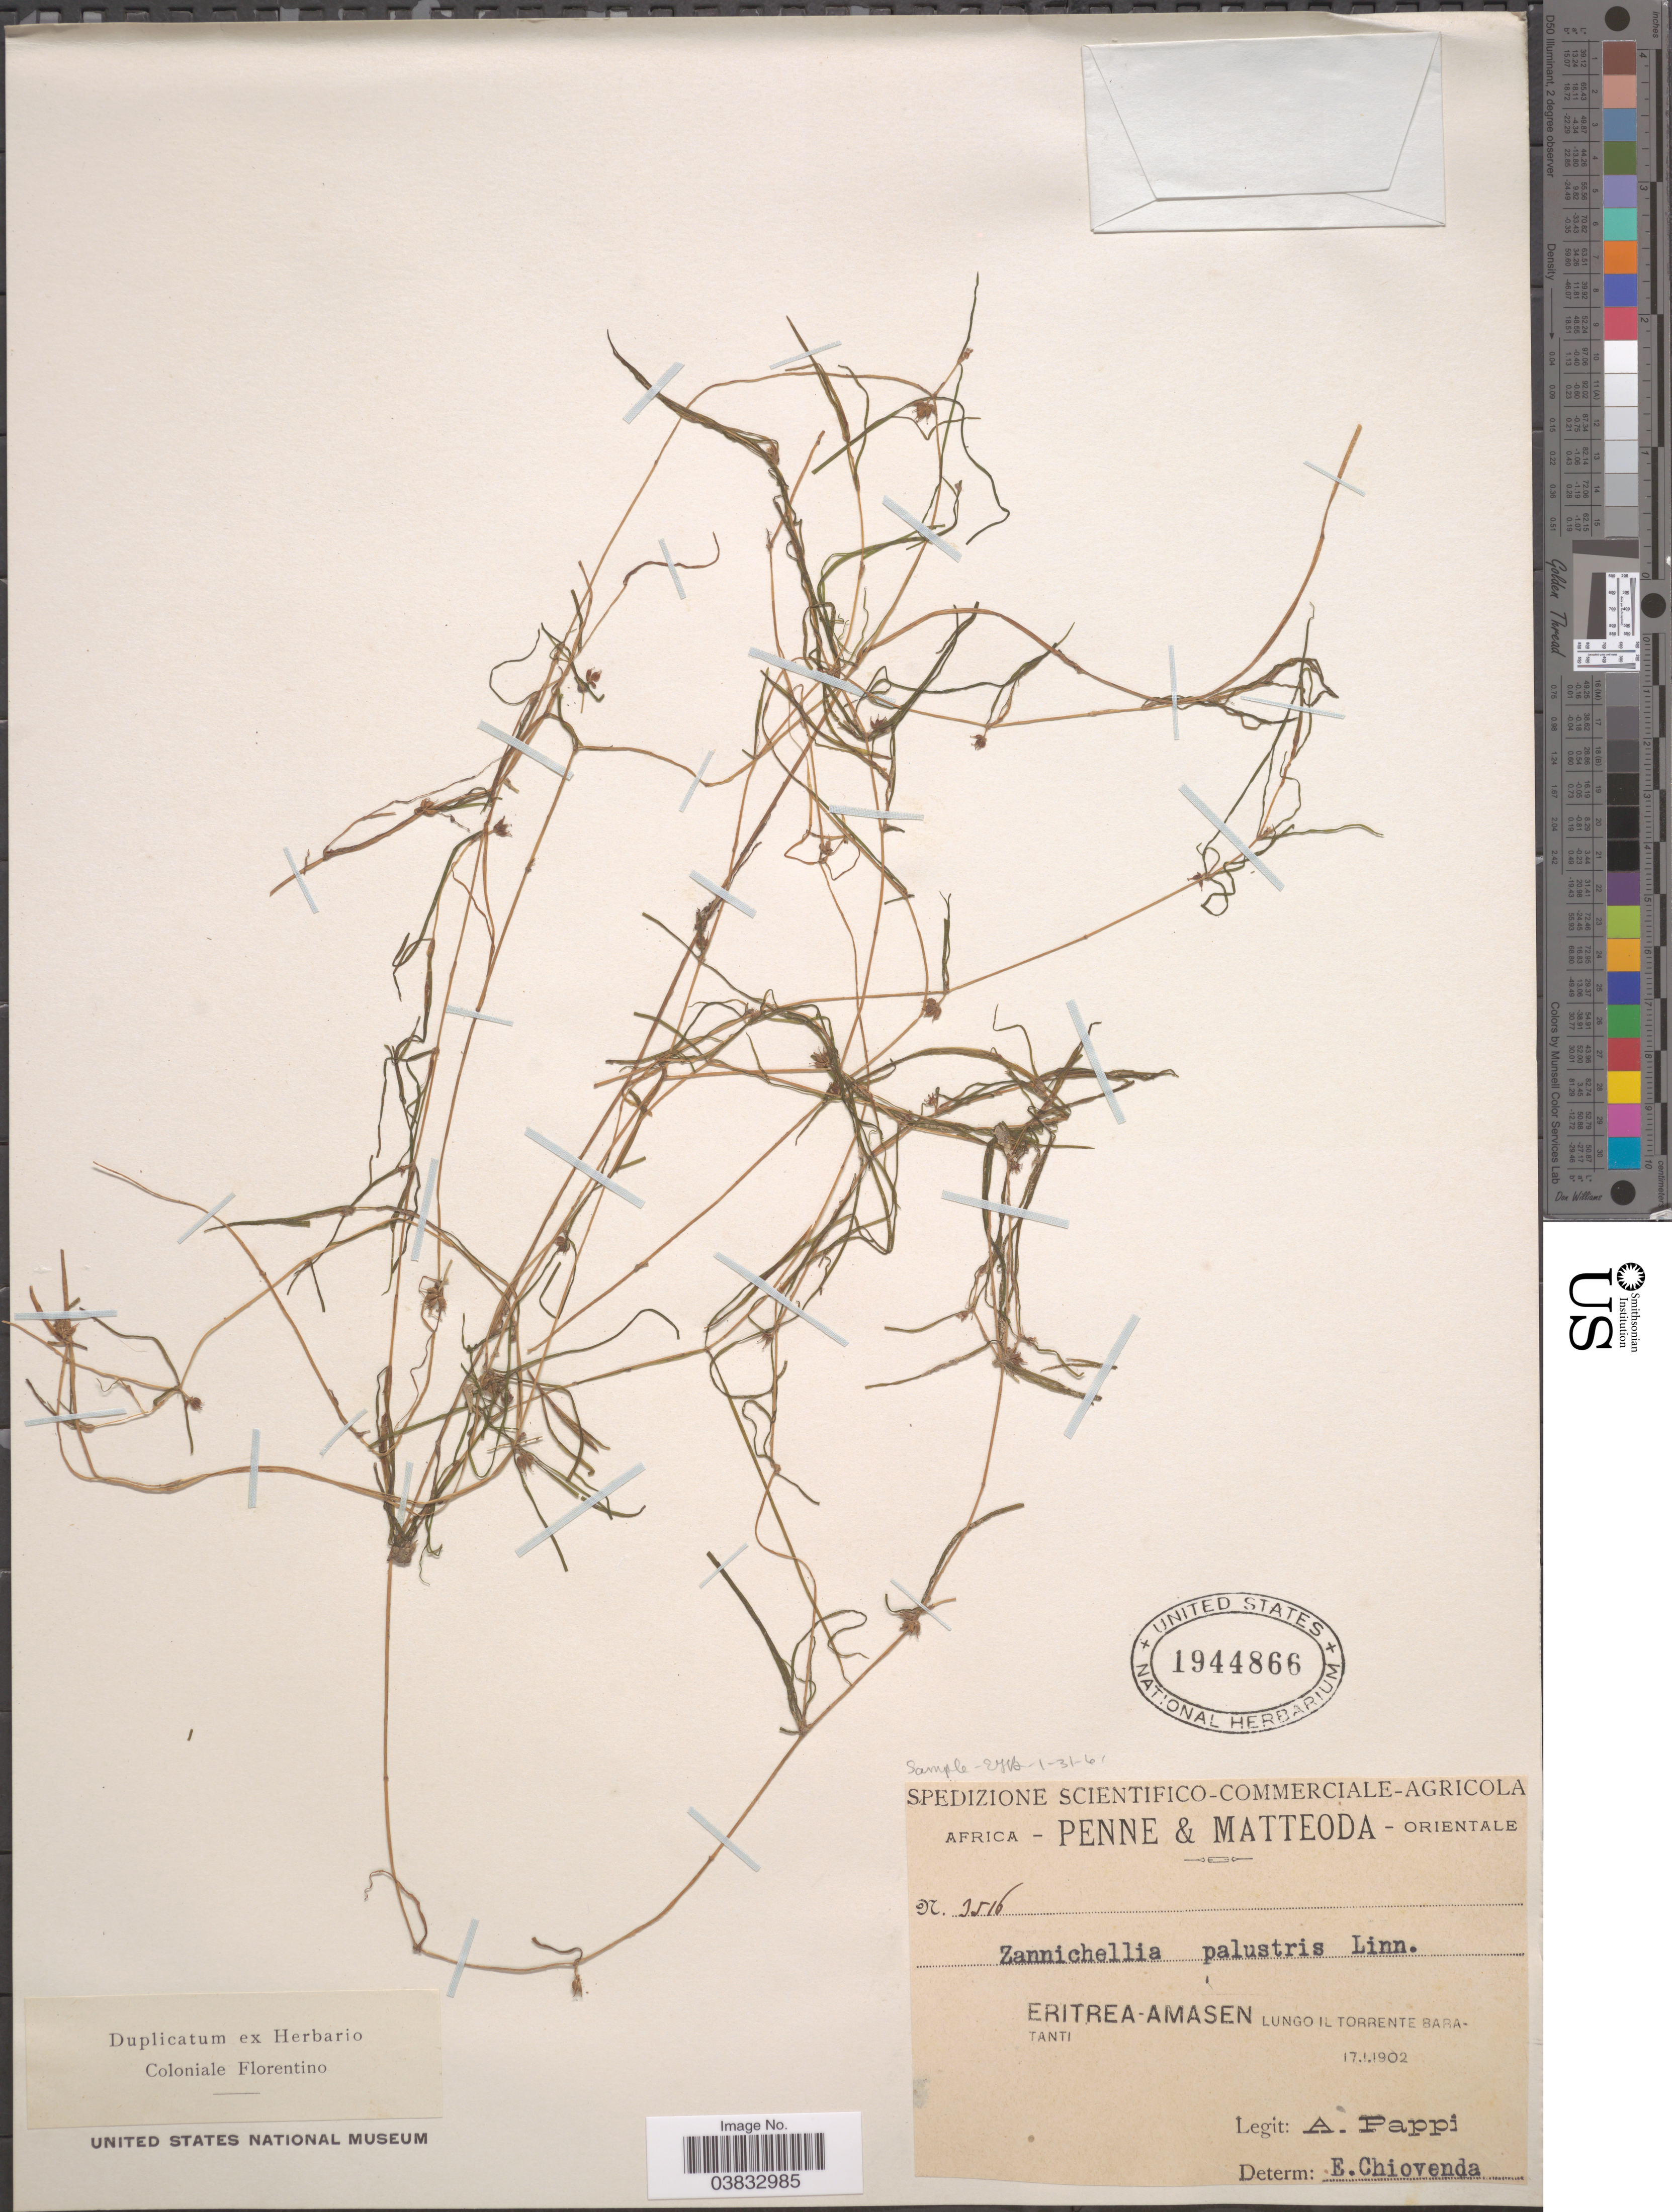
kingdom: Plantae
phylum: Tracheophyta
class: Liliopsida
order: Alismatales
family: Potamogetonaceae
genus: Zannichellia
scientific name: Zannichellia palustris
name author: L.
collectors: A. Pappi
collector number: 3516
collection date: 1902-01-17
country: Eritrea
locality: Penne & Matteoda Orientale. Amasen Lungo Il Torrente Baratanti.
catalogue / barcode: US 1944866